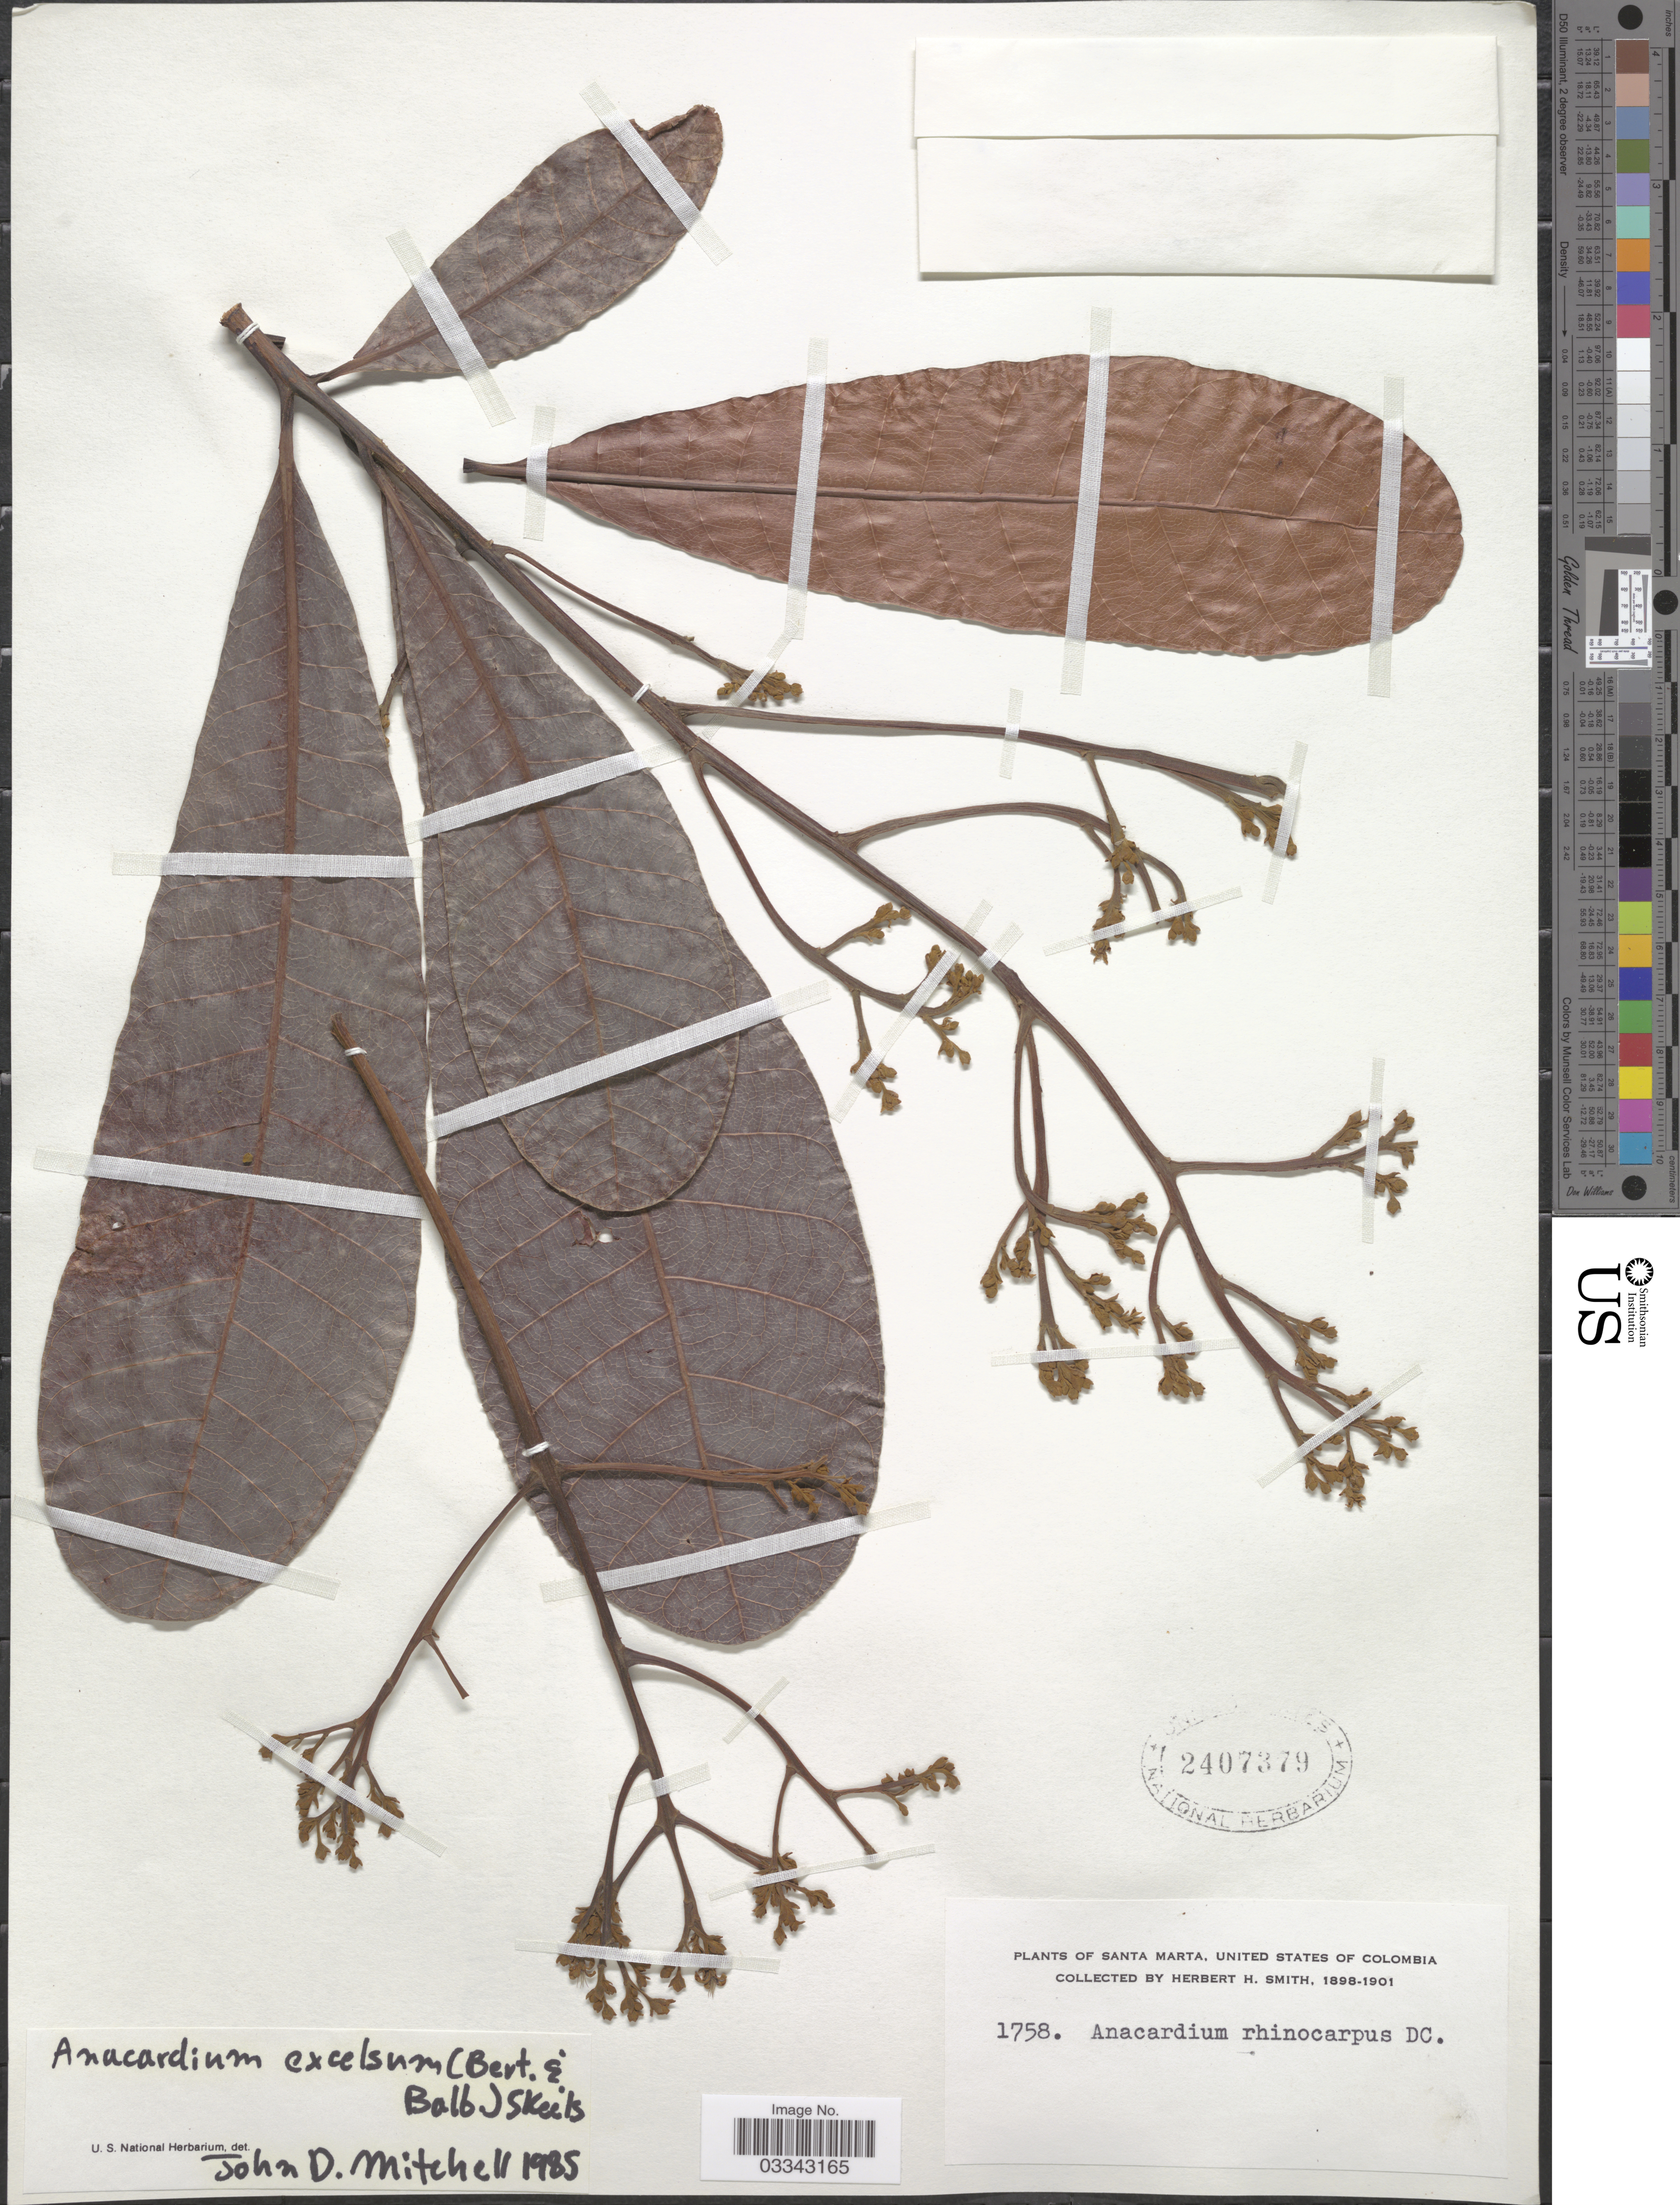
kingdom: Plantae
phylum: Tracheophyta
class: Magnoliopsida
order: Sapindales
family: Anacardiaceae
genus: Anacardium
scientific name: Anacardium excelsum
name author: (Kunth) Skeels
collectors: Herbert H. Smith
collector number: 1758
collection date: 1898/1901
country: Colombia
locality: Santa Marta, United States of Colombia.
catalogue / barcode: US 2407379